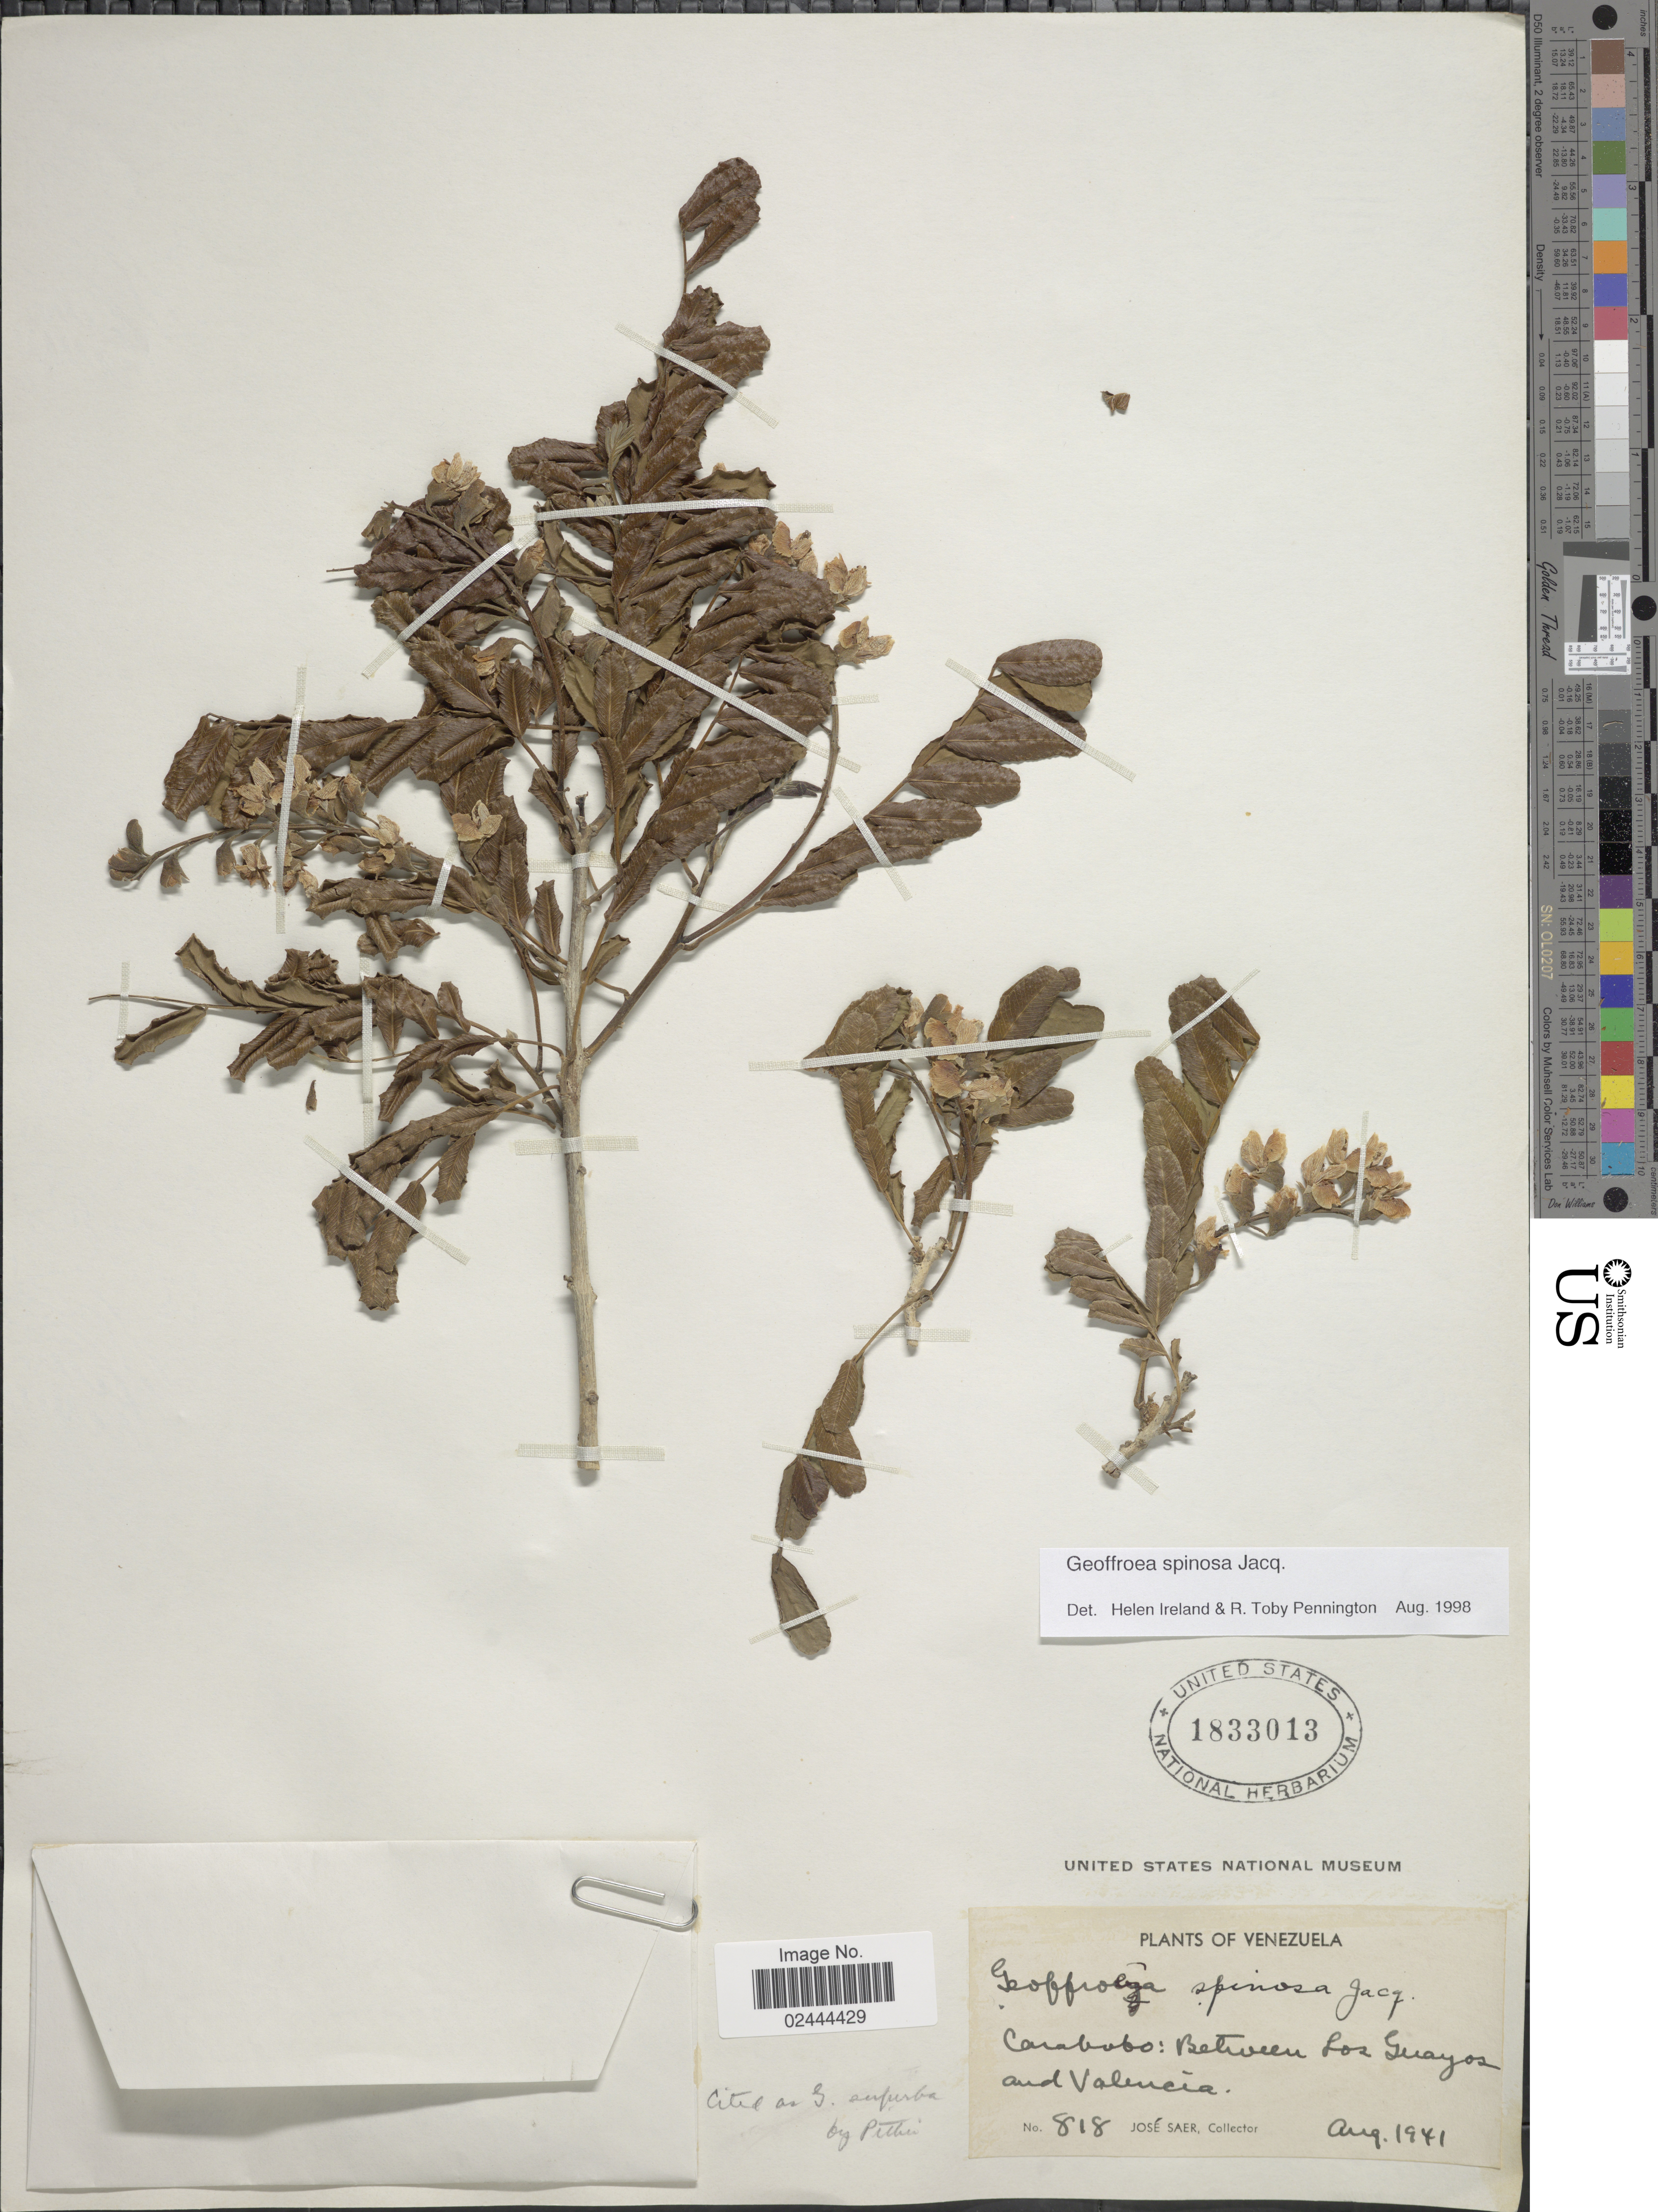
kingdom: Plantae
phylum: Tracheophyta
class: Magnoliopsida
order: Fabales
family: Fabaceae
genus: Geoffroea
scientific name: Geoffroea spinosa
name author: Jacq.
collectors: J. Saer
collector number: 818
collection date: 1941-08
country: Venezuela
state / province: Carabobo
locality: Between Los Guayos and Valencia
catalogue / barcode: US 1833013